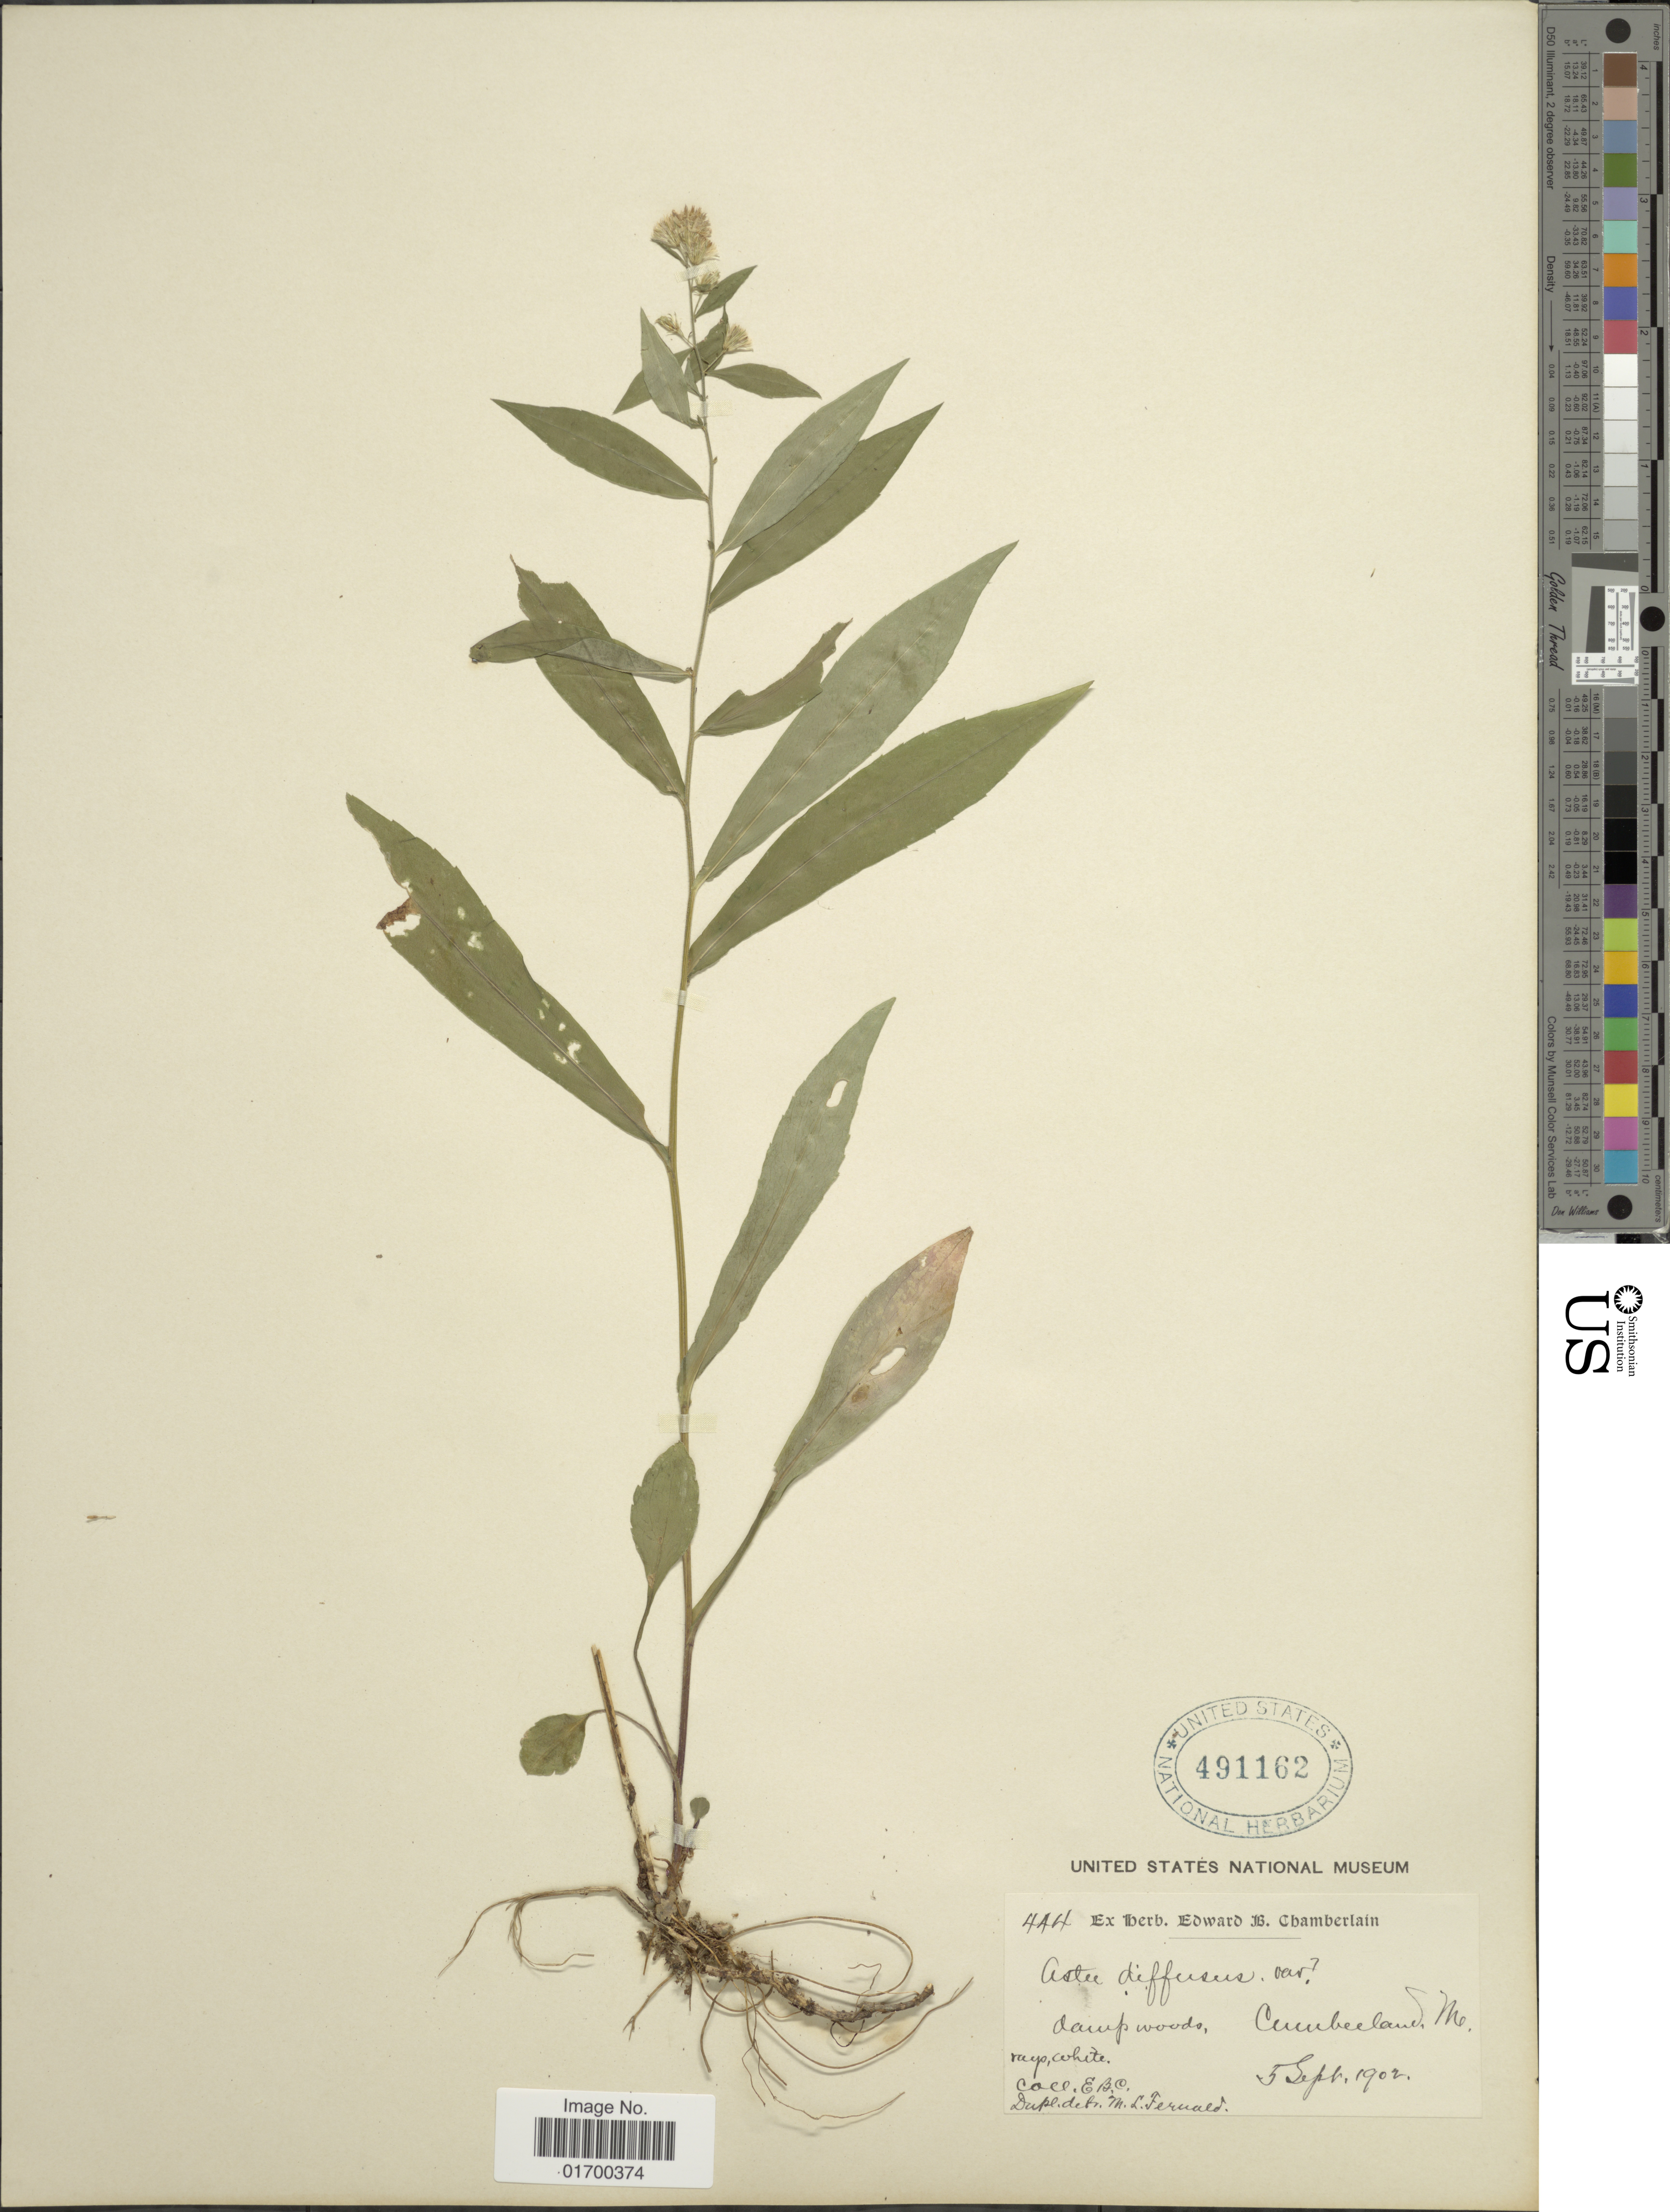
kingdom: Plantae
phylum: Tracheophyta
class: Magnoliopsida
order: Asterales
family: Asteraceae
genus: Symphyotrichum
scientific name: Symphyotrichum lateriflorum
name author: (L.) Á. Löve & D. Löve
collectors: E. Chamberlain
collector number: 444*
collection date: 1902-09-05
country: United States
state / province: Maine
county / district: Cumberland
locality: Cumberland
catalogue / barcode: US 491162